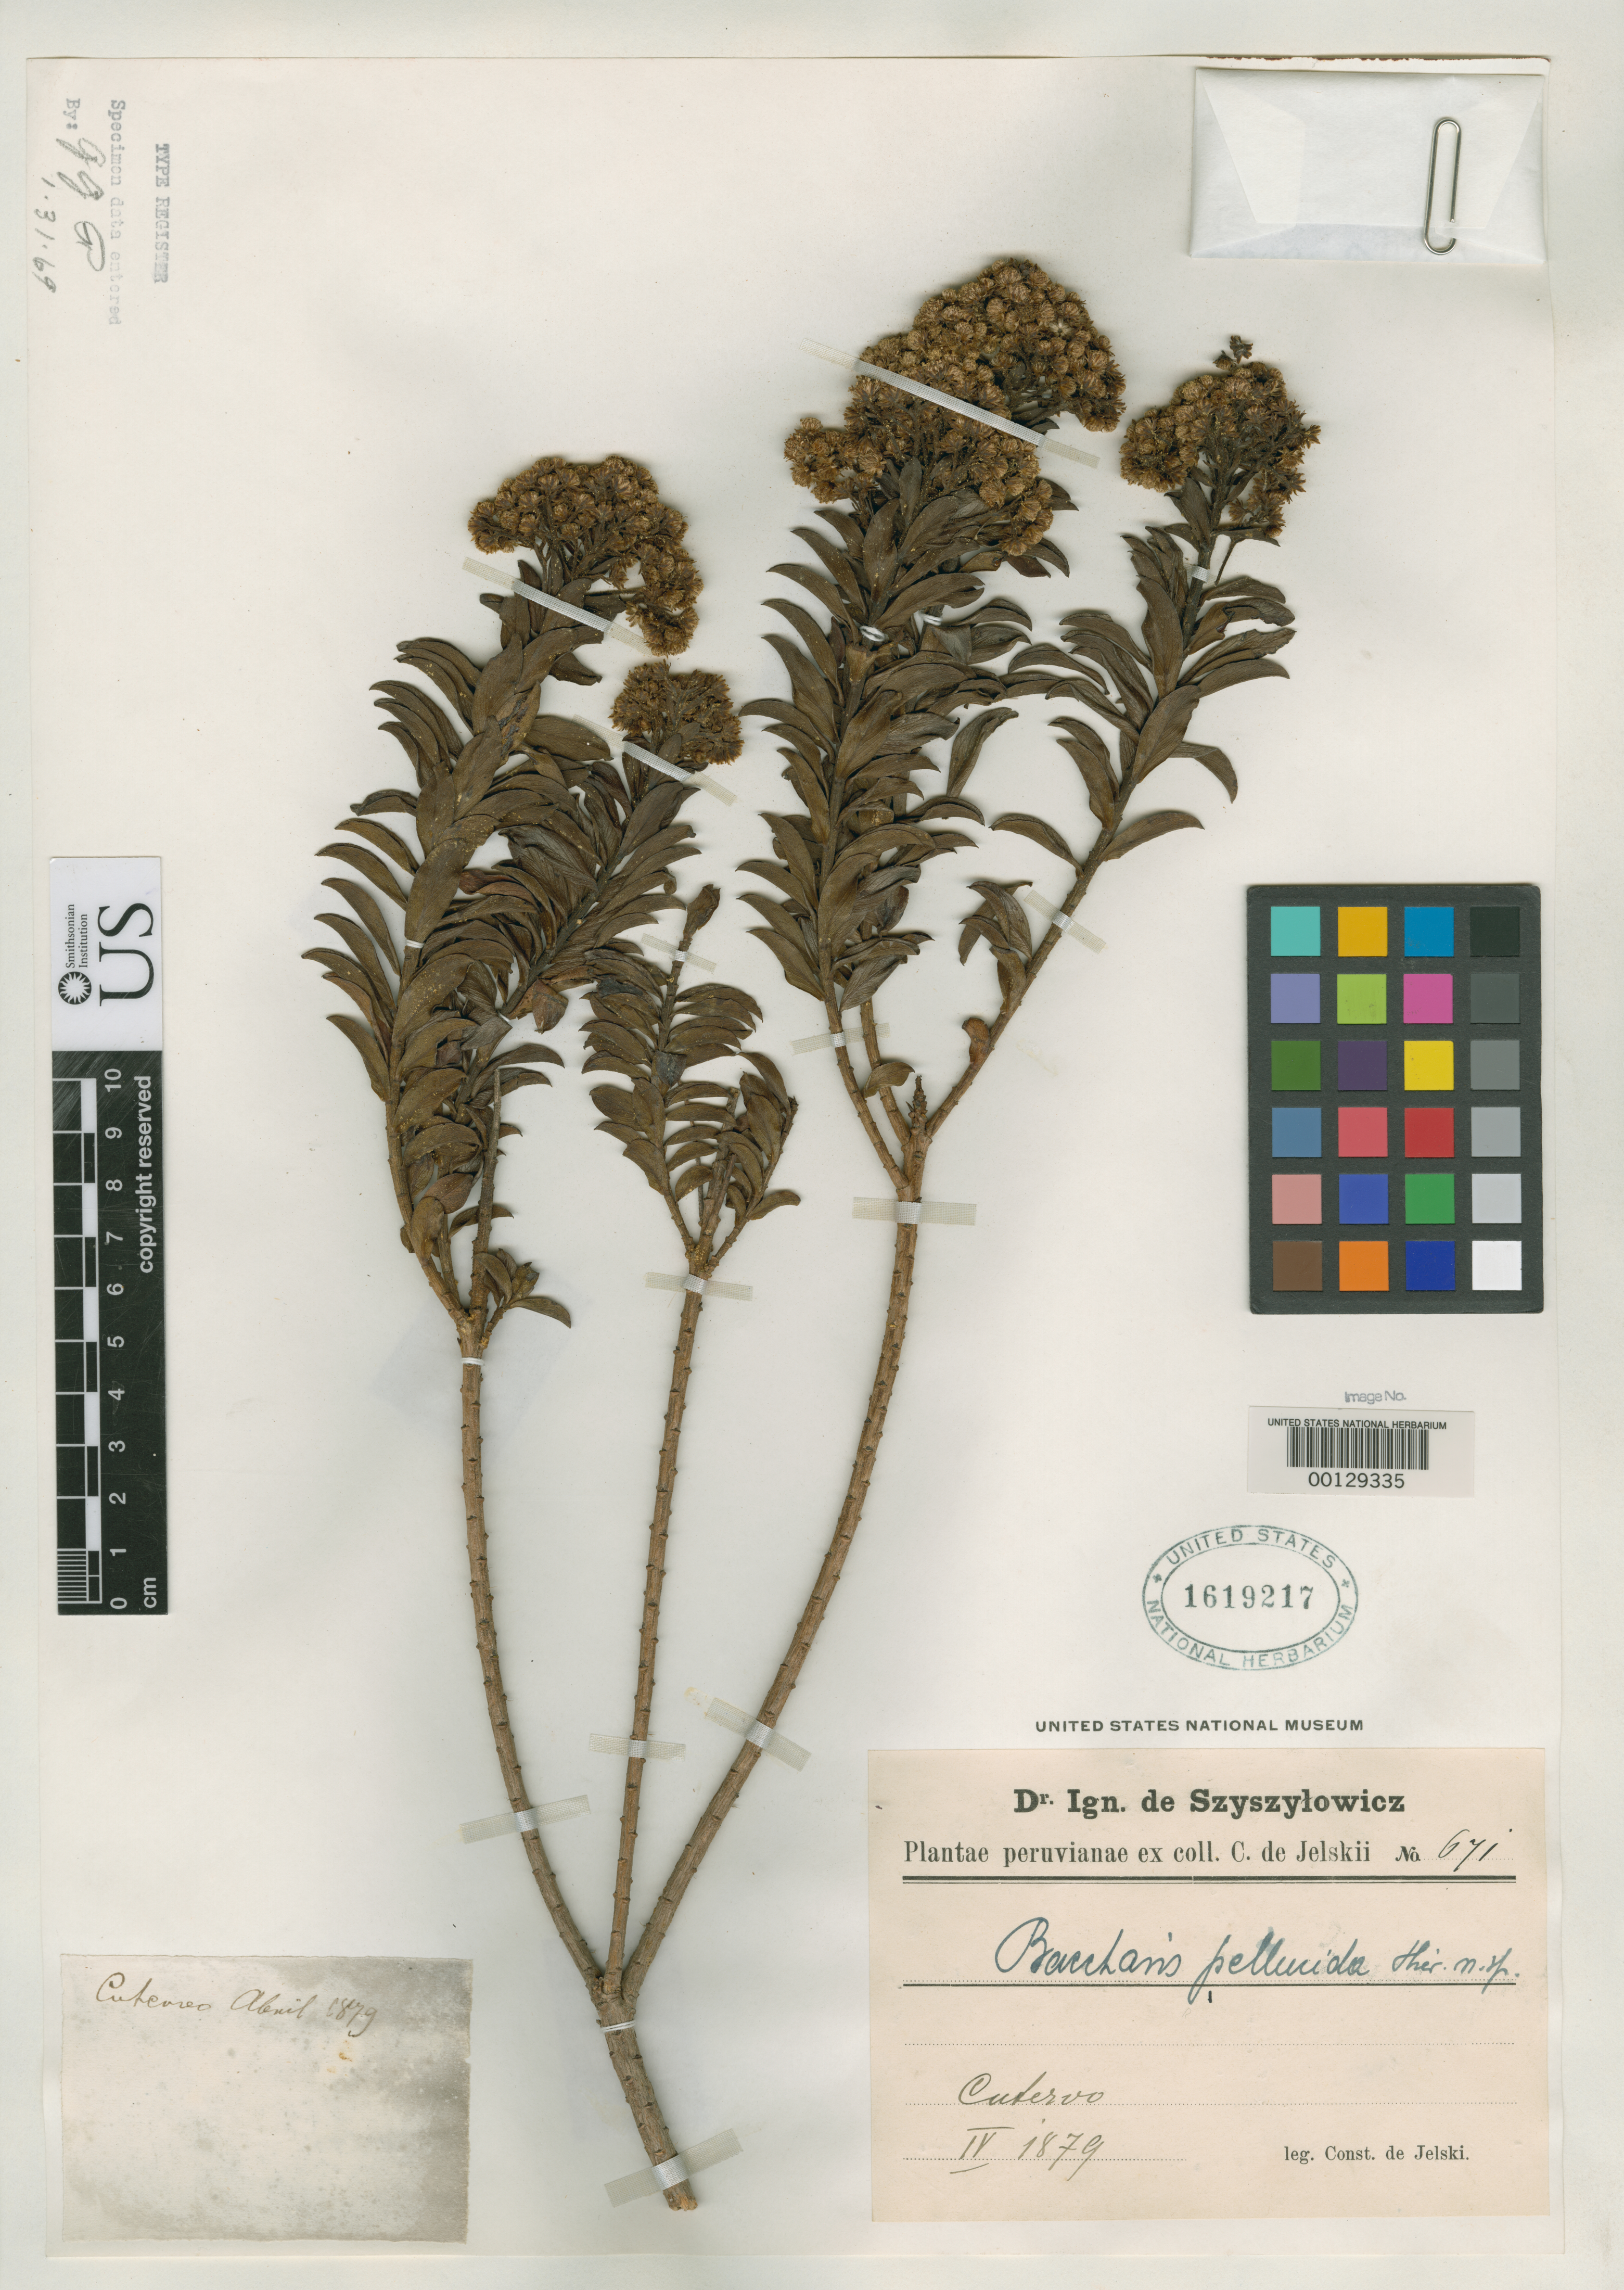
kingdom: Plantae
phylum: Tracheophyta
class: Magnoliopsida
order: Asterales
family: Asteraceae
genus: Baccharis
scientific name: Baccharis pellucida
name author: Hieron.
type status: Isosyntype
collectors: C. von Jelski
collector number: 671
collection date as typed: Apr 1879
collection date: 1879-04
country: Peru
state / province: Cajamarca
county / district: Cutervo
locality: Cutervo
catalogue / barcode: US 1619217